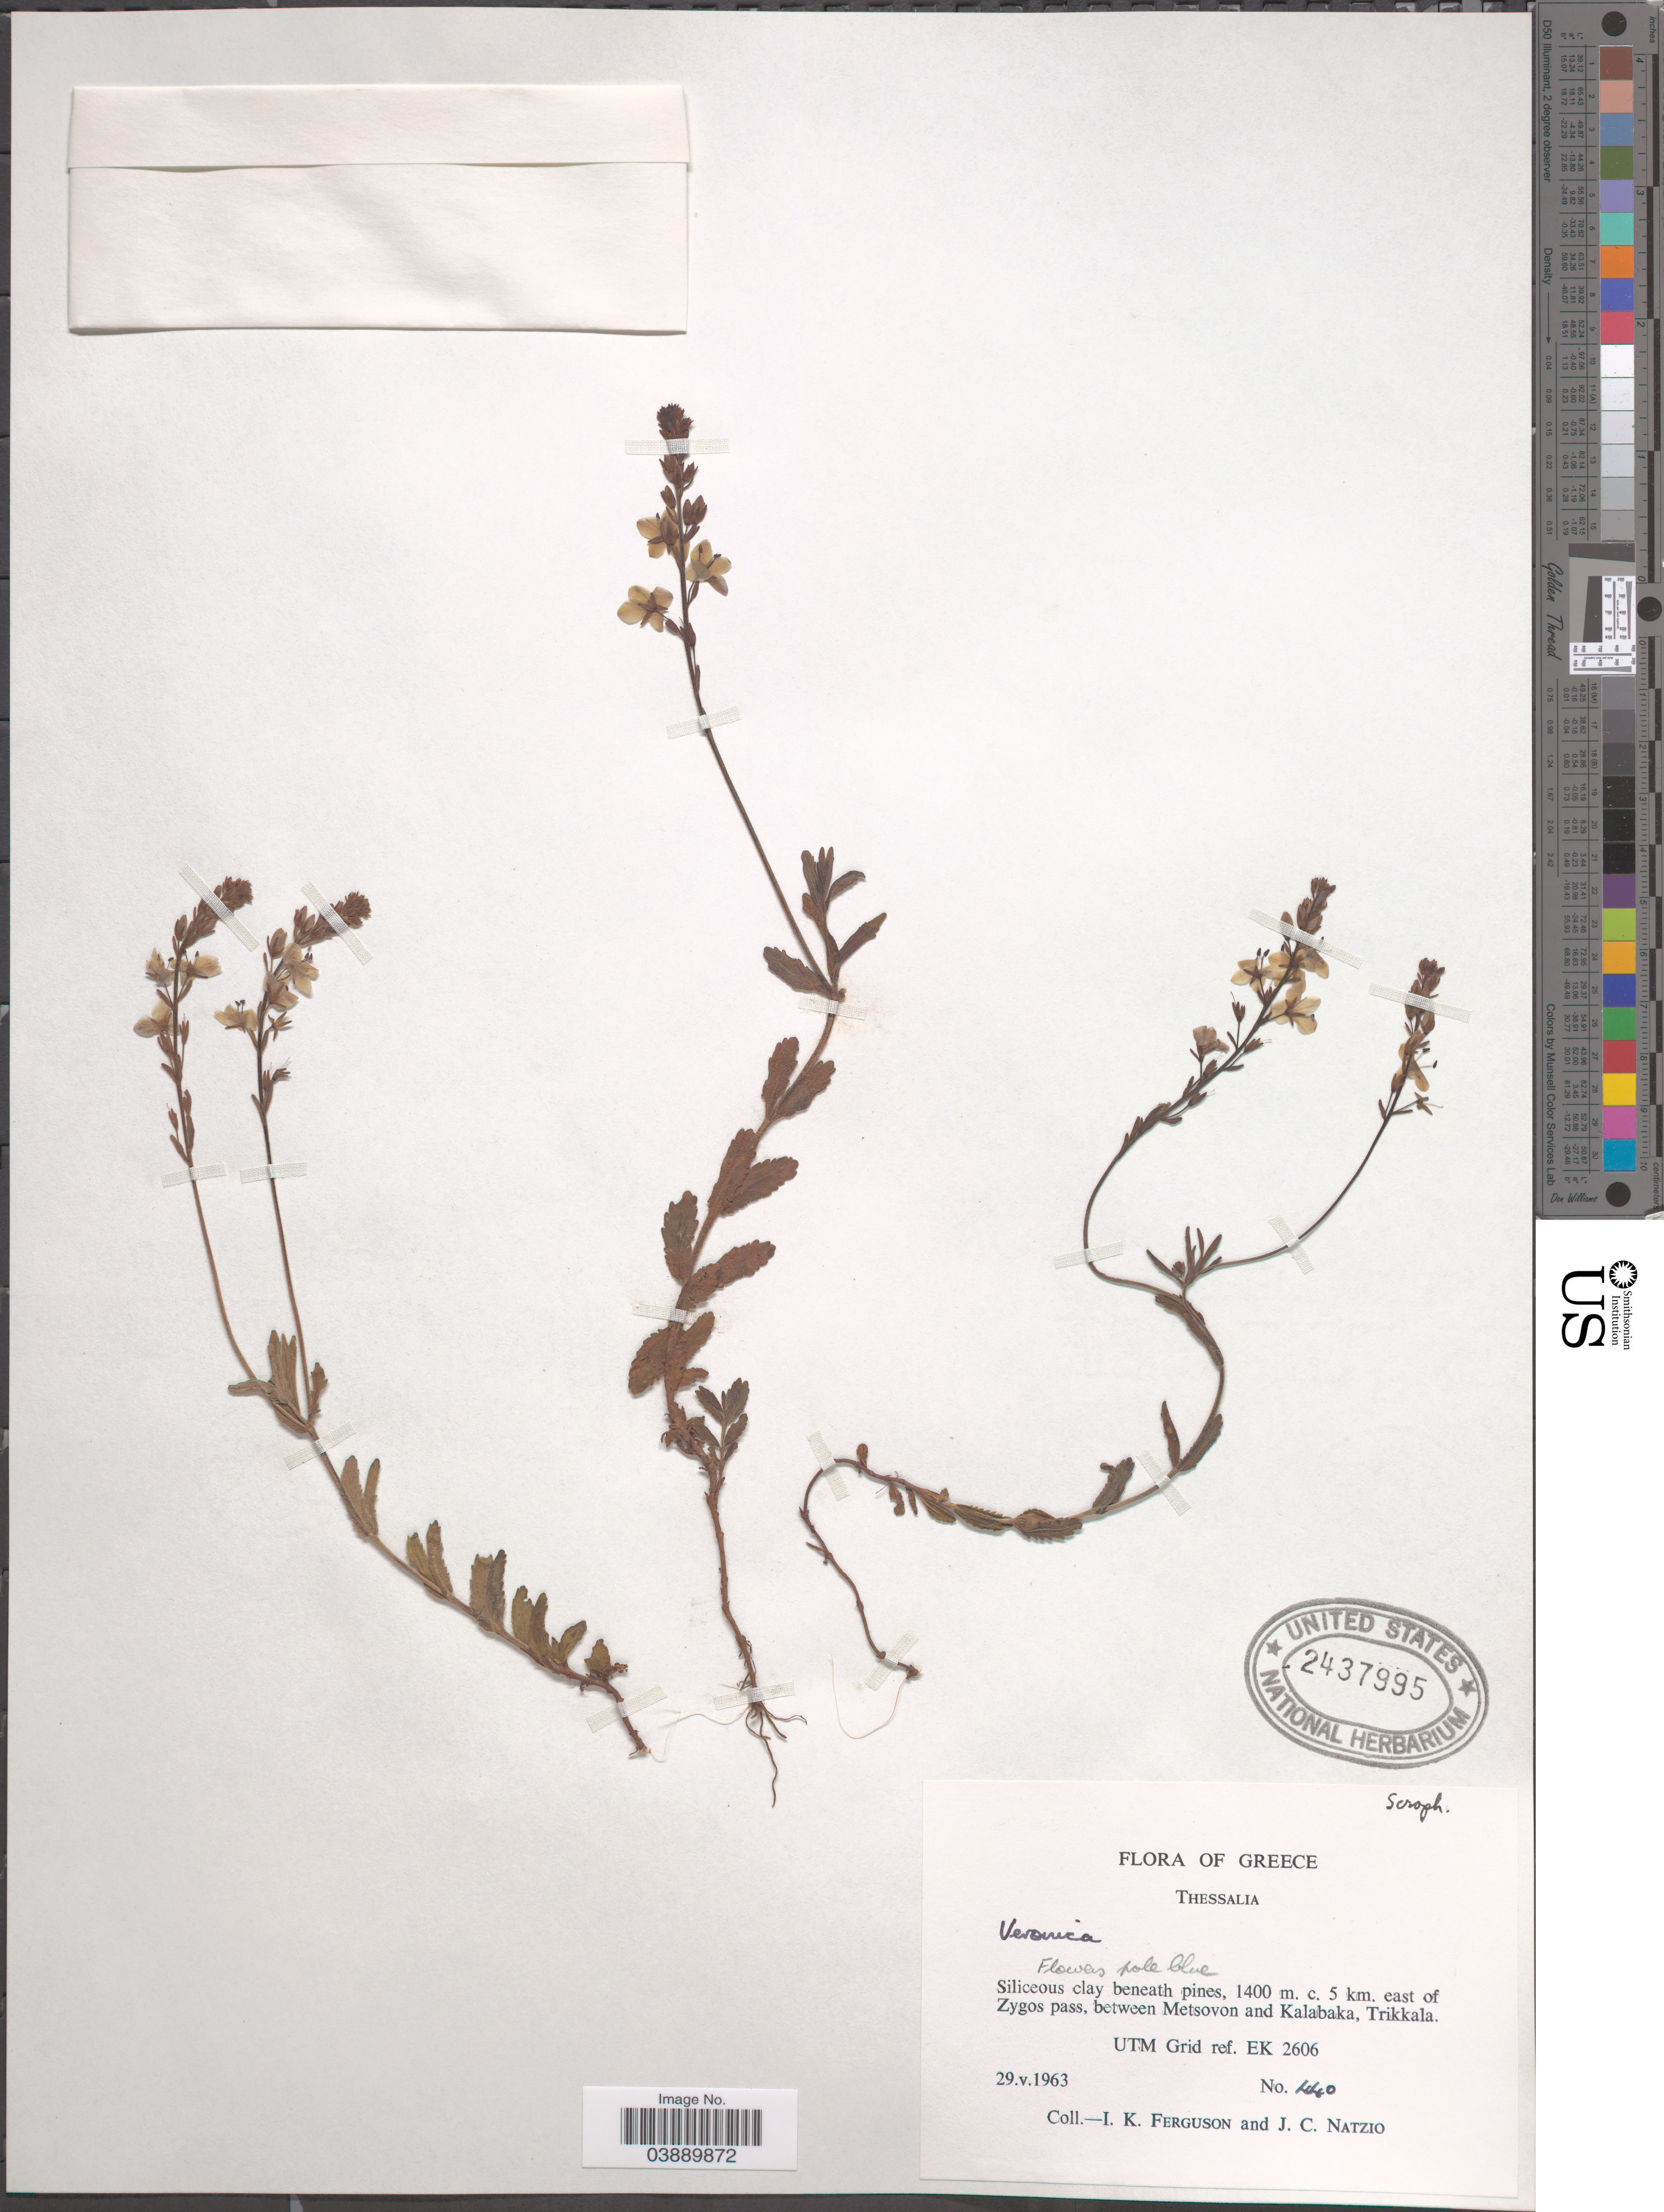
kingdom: Plantae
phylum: Tracheophyta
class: Magnoliopsida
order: Lamiales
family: Plantaginaceae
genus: Veronica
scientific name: Veronica kindlii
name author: Adamović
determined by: Albach, Dirk C.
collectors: I. K. Ferguson & J. Natzio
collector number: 440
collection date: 1963-05-29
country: Greece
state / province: Thessaly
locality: Thessalia. C. 5 km. east of Zygos pass, between Metsovon and Kalabaka, Trikkala. UTM Grid ref. EK 2606.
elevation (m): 1400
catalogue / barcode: US 2437995